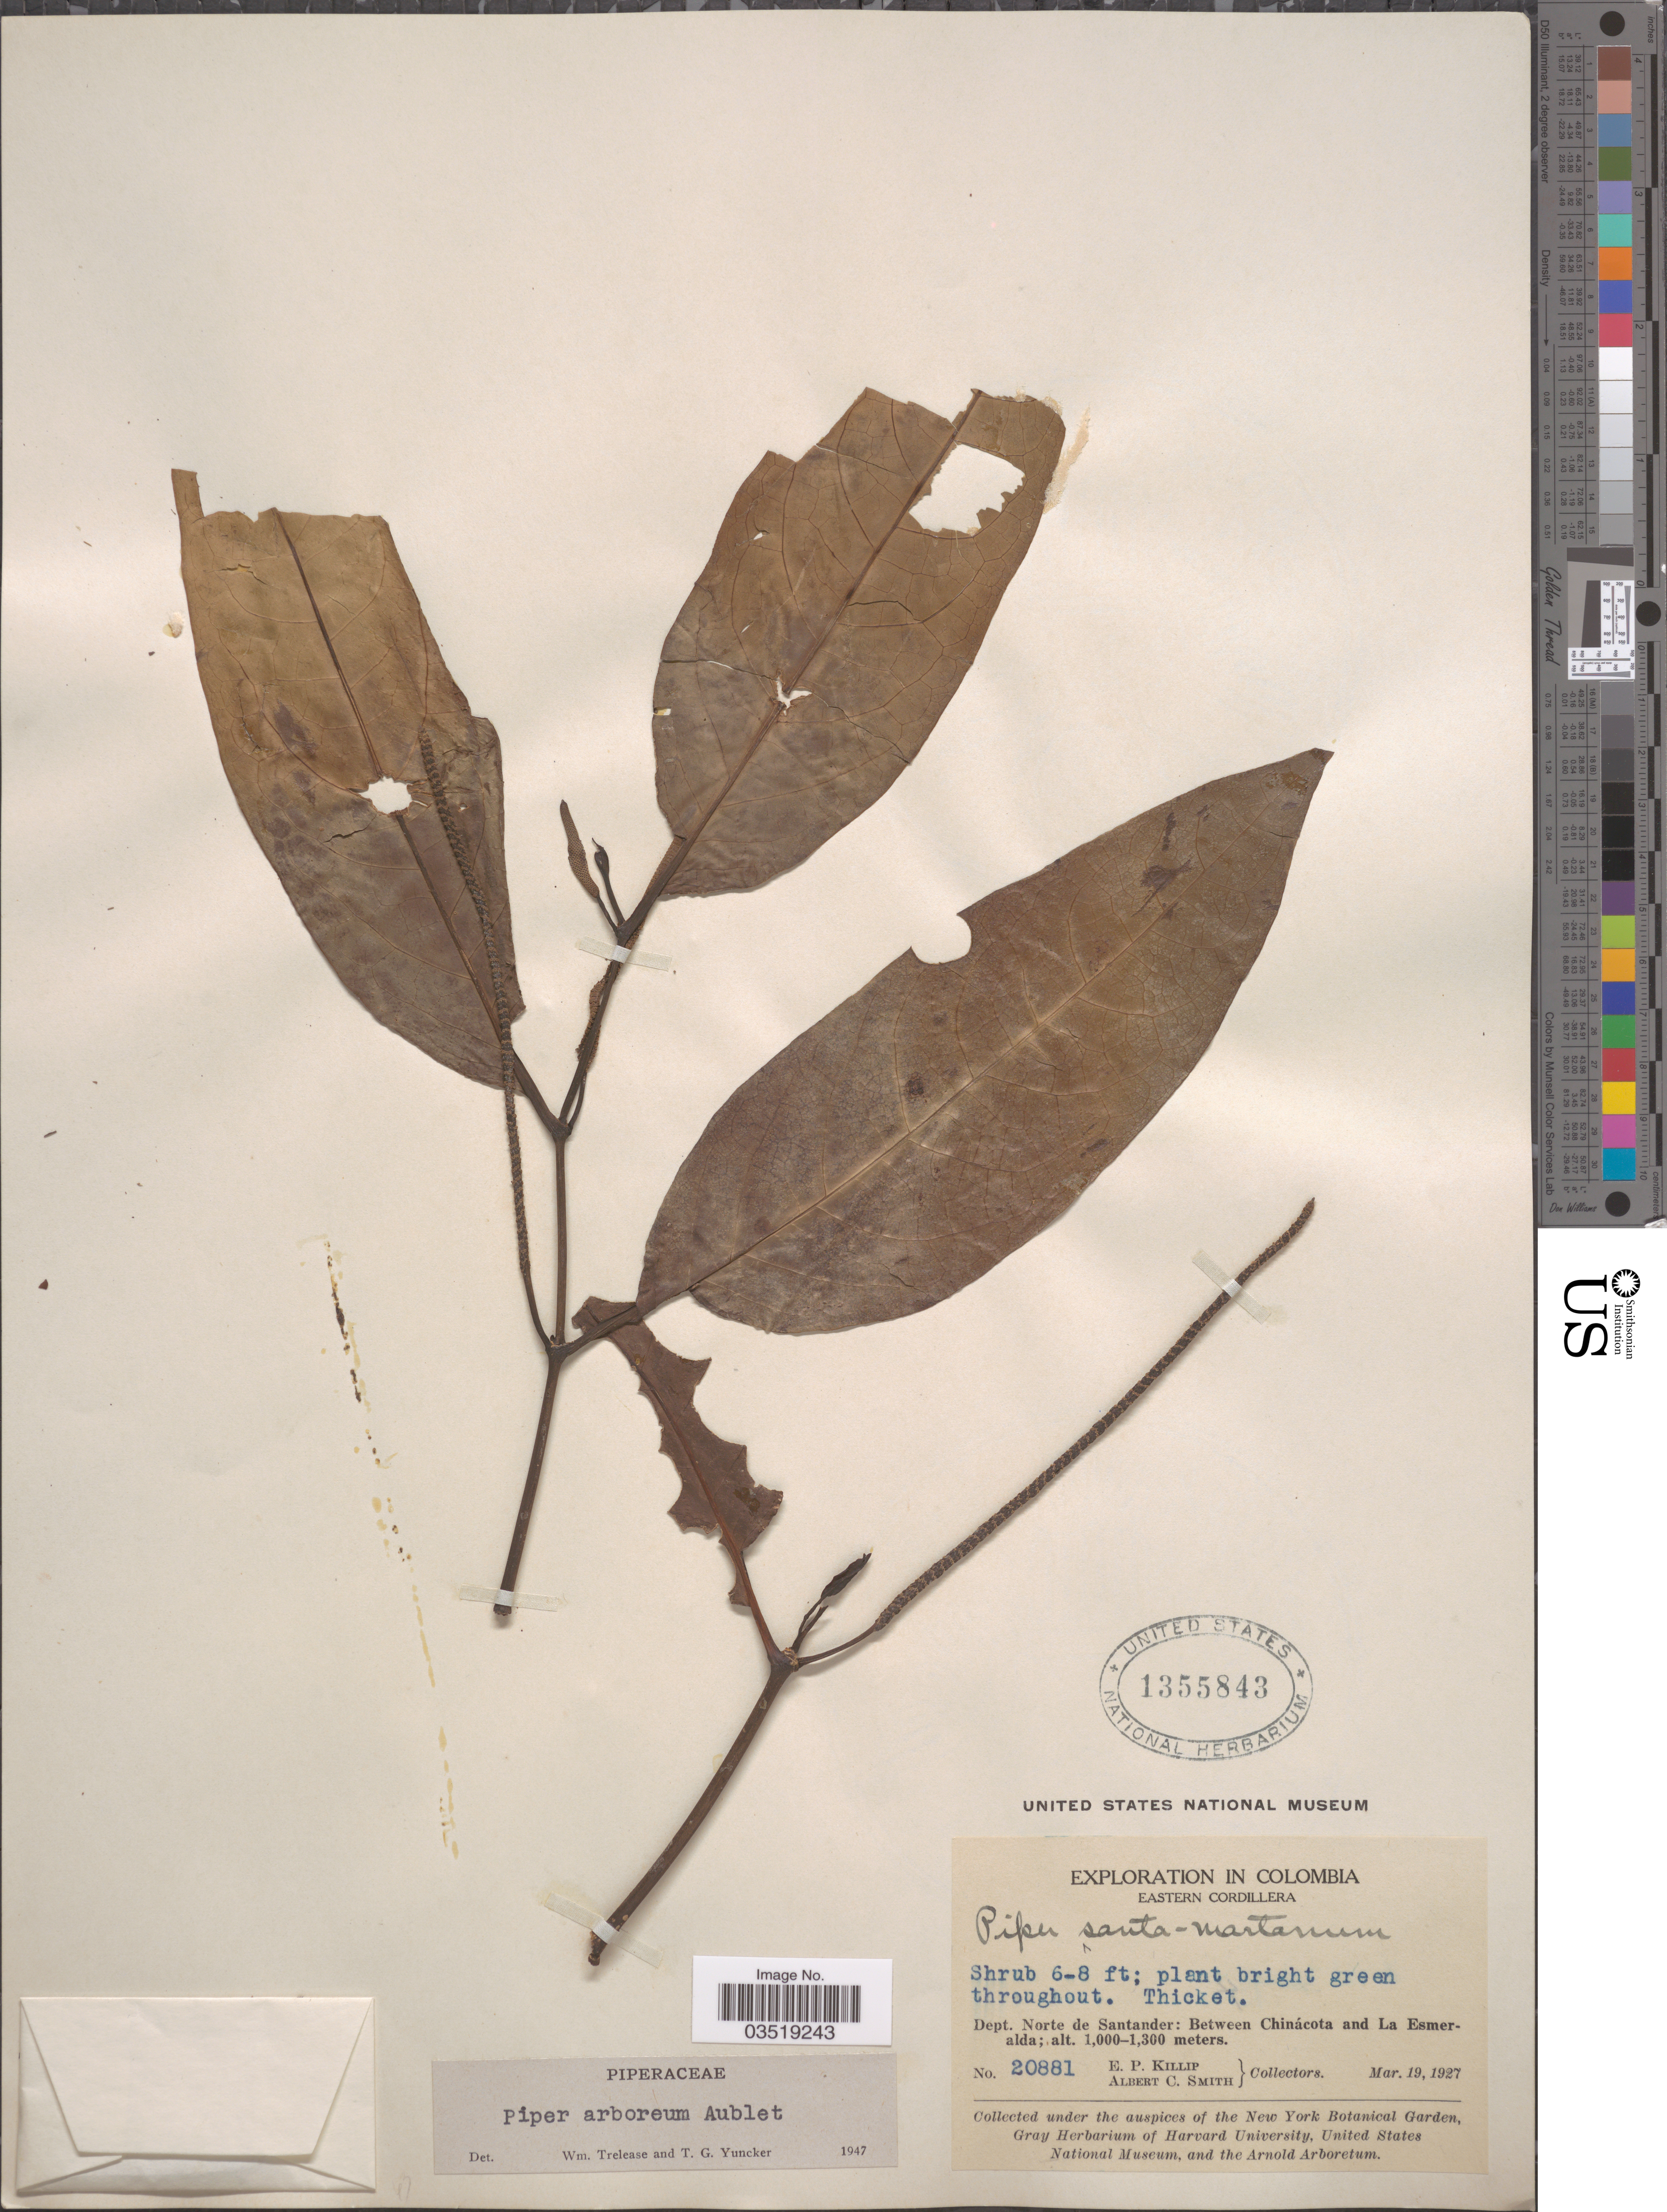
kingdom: Plantae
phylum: Tracheophyta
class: Magnoliopsida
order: Piperales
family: Piperaceae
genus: Piper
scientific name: Piper arboreum var. arboreum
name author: Aubl.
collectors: E. P. Killip & A. C. Smith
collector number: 20881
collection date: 1927-03-19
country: Colombia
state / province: Norte de Santander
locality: Eastern Cordillera. Dept. Norte de Santander: Between Chinácota and La Esmeralda.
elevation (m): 1000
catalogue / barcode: US 1355843